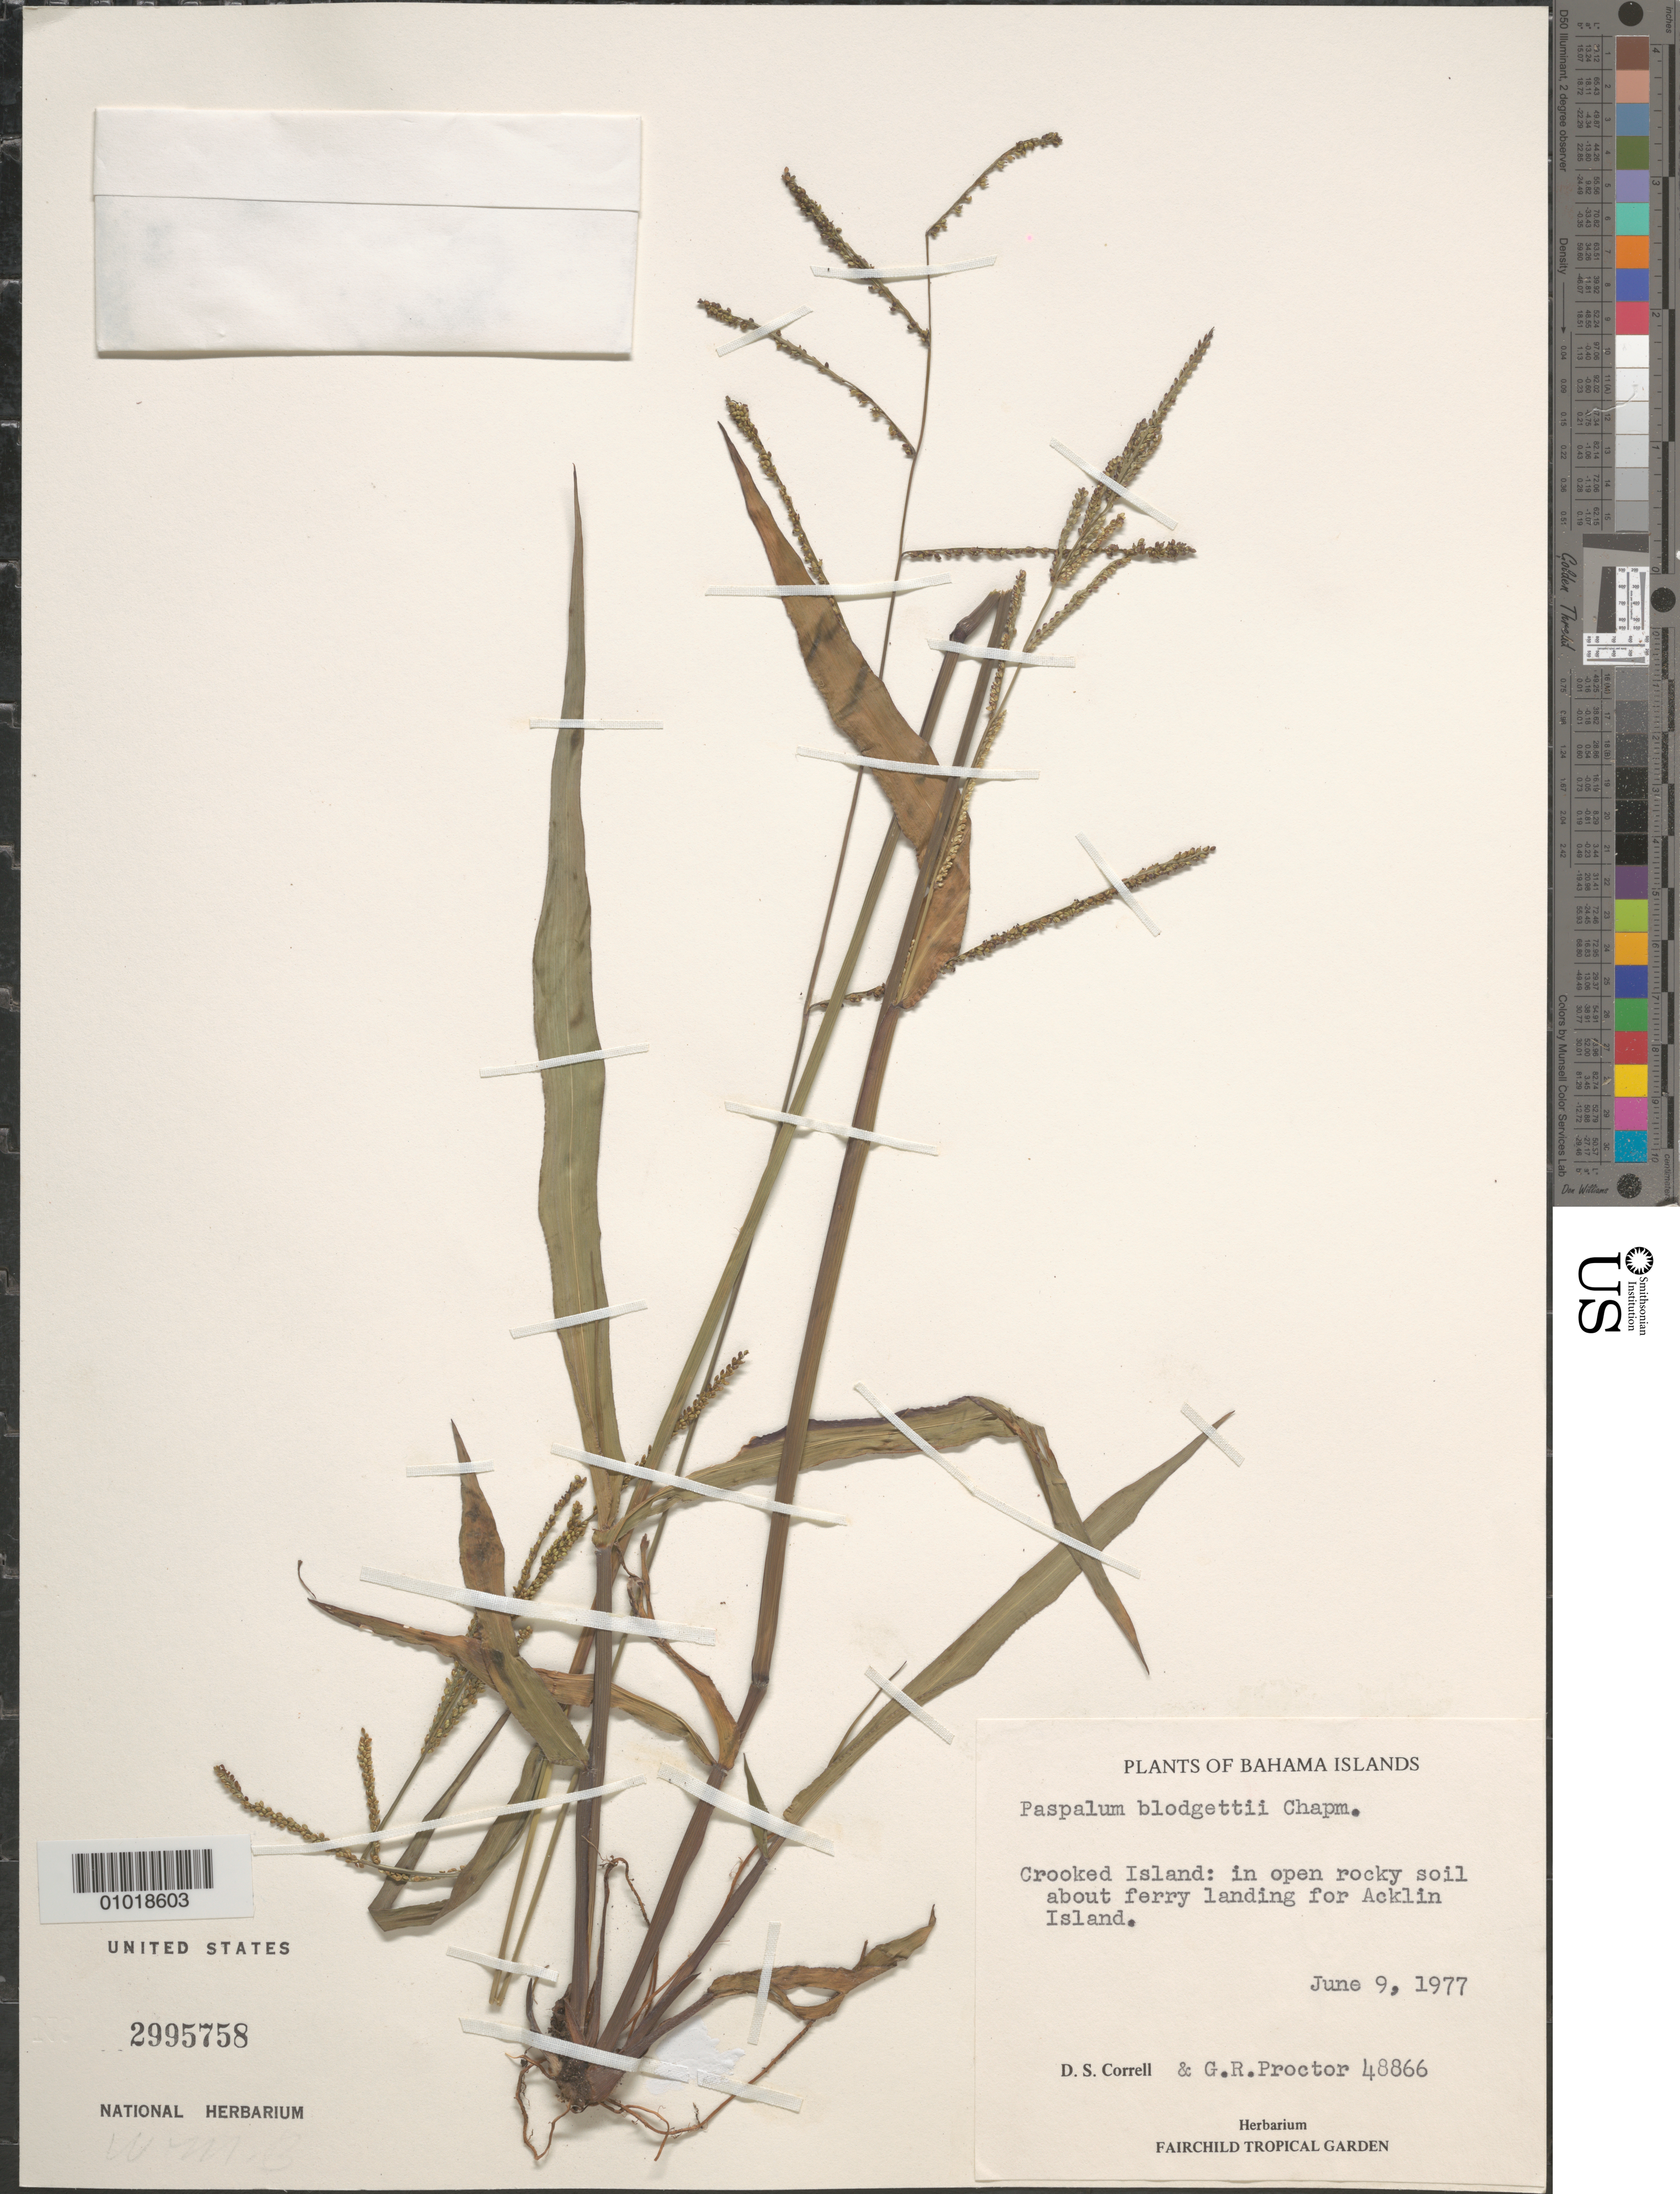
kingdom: Plantae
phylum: Tracheophyta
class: Liliopsida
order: Poales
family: Poaceae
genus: Paspalum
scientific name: Paspalum blodgettii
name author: Chapm.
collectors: D. S. Correll & G. R. Proctor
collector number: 48866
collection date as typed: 09 Jun 1977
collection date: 1977-06-09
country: Bahamas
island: Crooked I.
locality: In open rocky soil about ferry landing for Acklin Island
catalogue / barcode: US 2995758